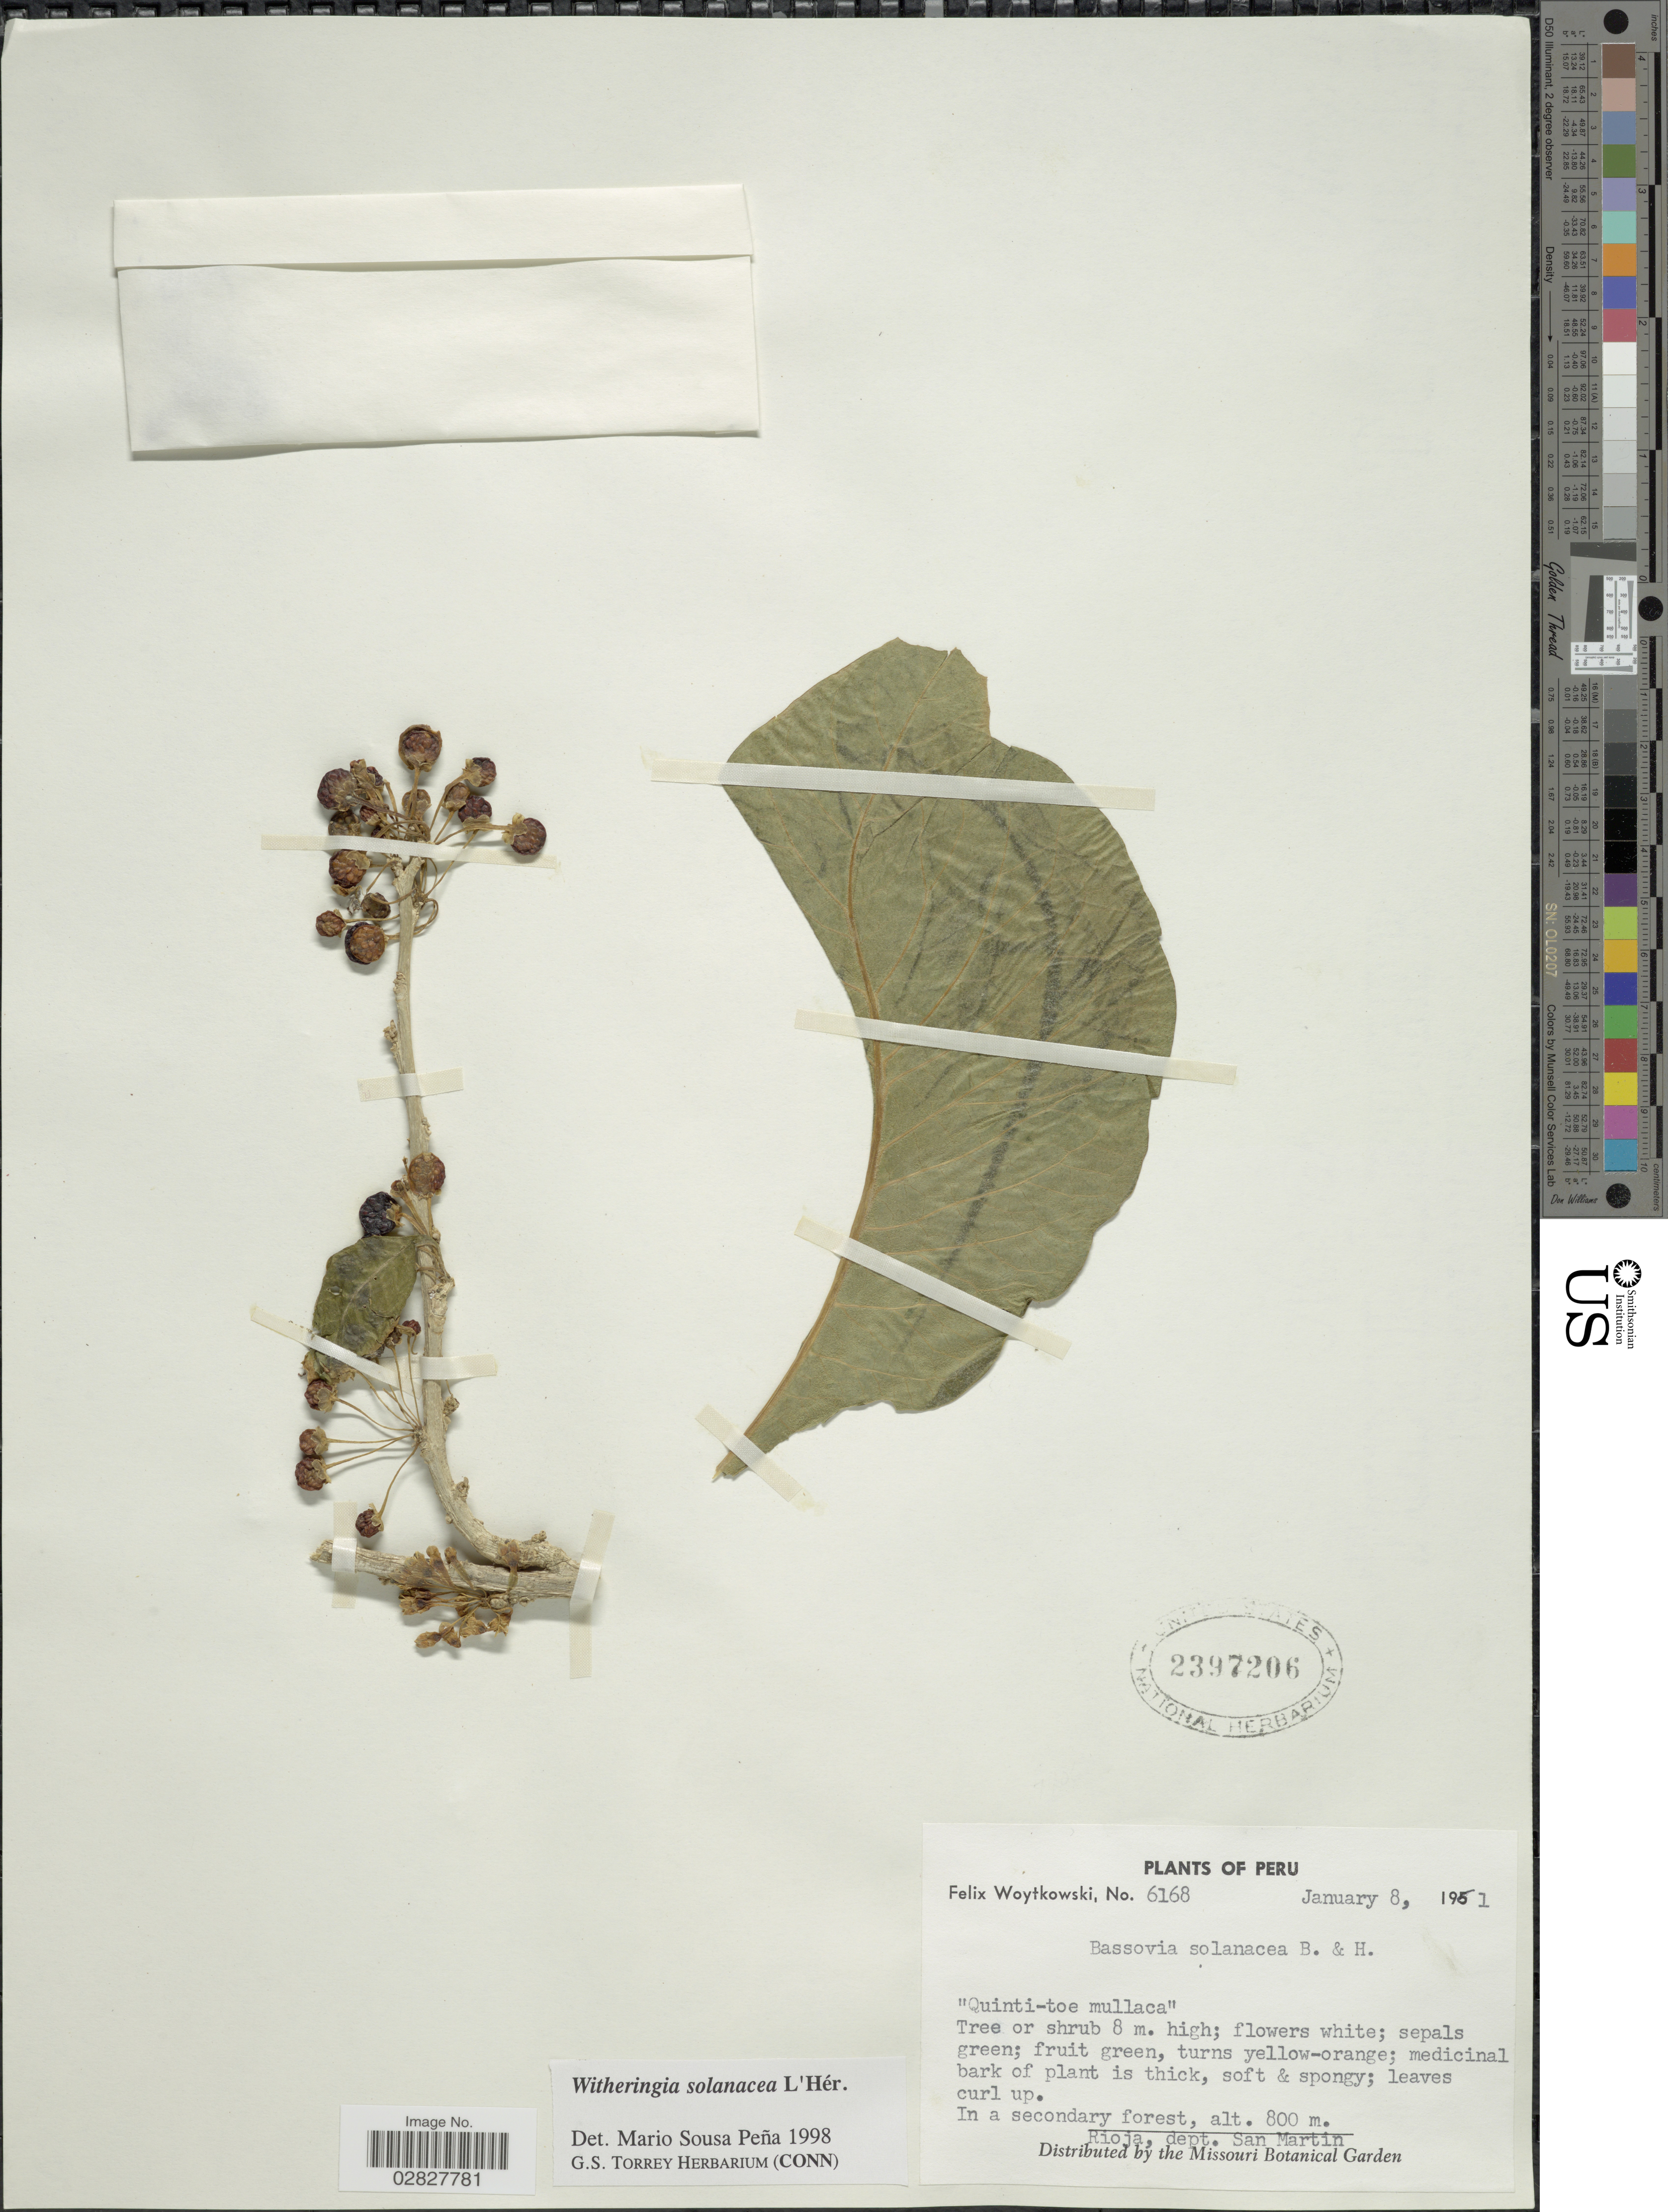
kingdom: Plantae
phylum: Tracheophyta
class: Magnoliopsida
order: Solanales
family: Solanaceae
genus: Witheringia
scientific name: Witheringia solanacea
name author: L'Hér.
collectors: F. Woytkowski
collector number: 6168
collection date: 1961-01-08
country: Peru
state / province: San Martín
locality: Rioja, dept. San Martin.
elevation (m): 800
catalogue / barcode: US 2397206